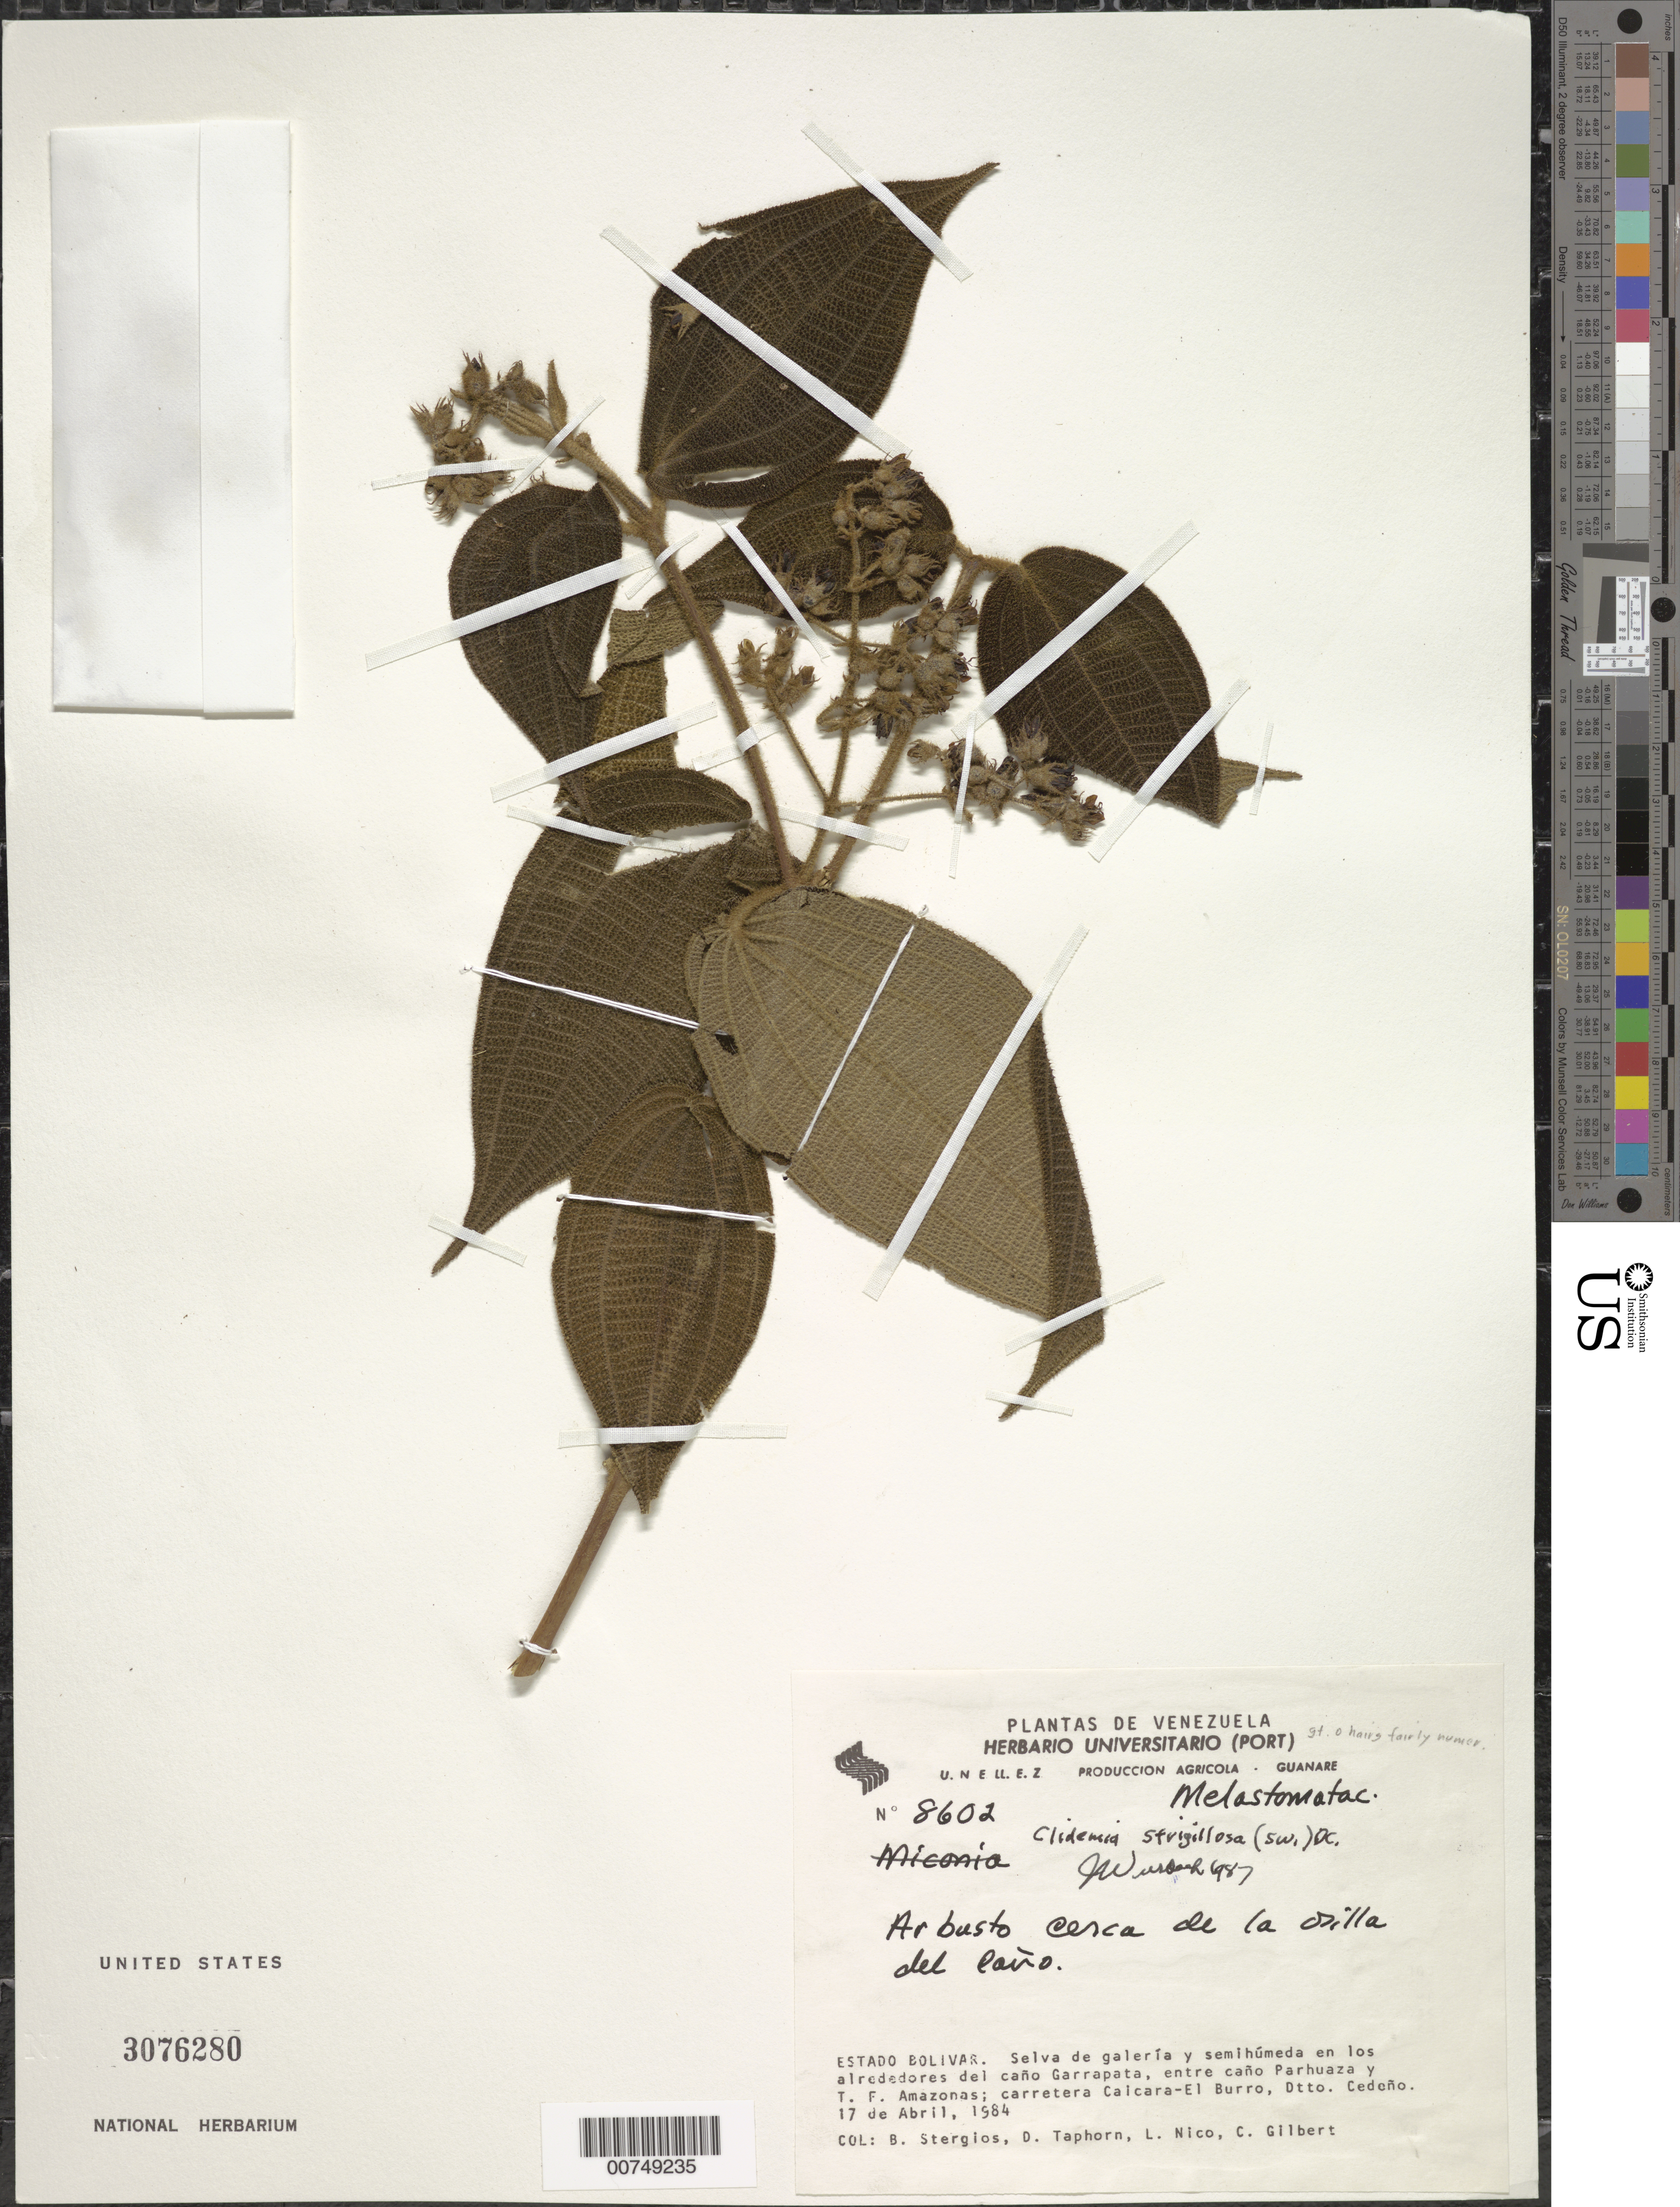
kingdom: Plantae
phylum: Tracheophyta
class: Magnoliopsida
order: Myrtales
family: Melastomataceae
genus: Clidemia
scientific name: Clidemia strigillosa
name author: (Sw.) DC.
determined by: Wurdack, John J., (US), US (UNITED STATES)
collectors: B. G. Stergios, D. Taphorn, L. Nico & C. Gilbert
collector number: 8602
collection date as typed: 17-Apr-84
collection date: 1984-04-17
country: Venezuela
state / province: Bolívar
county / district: Cedeño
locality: Caño Garrapata, entre el Caño Parhuaza y TF Amazonas; carretera Caicara-El Burro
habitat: Cerca de la orilla del cano; selva de galeria y semihúmeda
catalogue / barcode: US 3076280